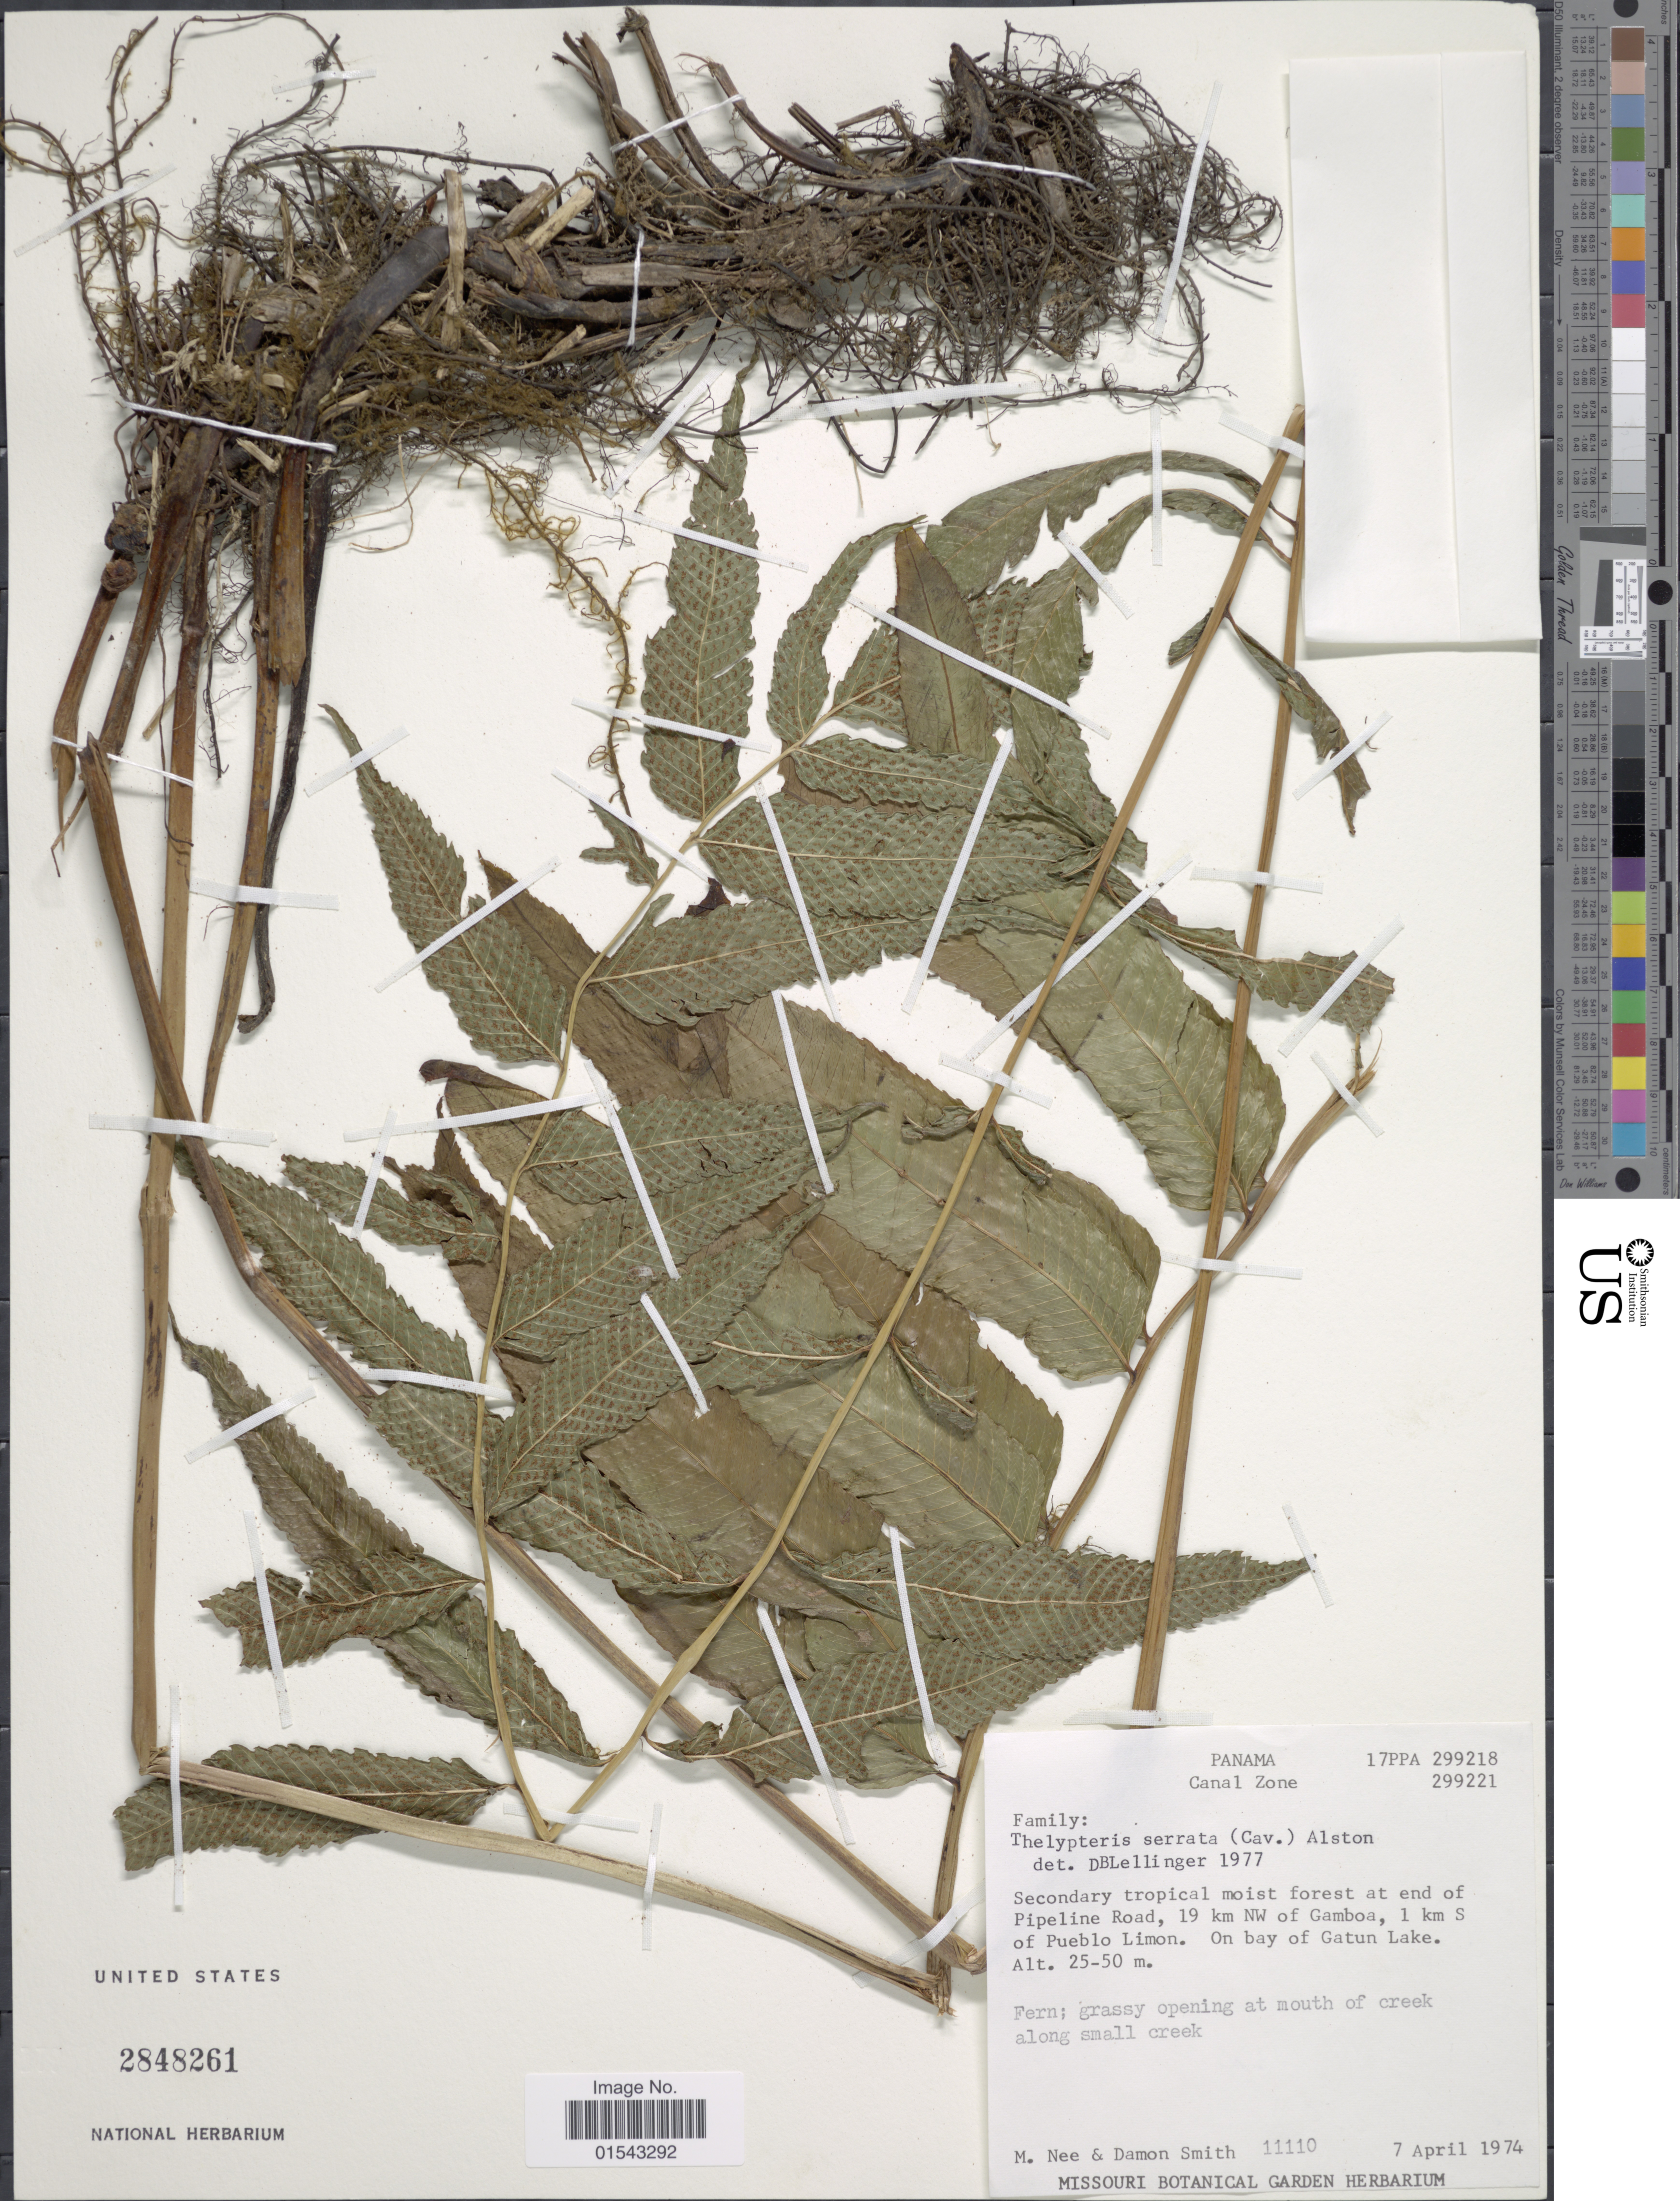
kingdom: Plantae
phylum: Tracheophyta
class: Polypodiopsida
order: Polypodiales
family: Thelypteridaceae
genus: Meniscium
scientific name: Meniscium serratum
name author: Cav.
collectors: M. Nee & D. A. Smith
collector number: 11110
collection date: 1974-04-07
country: Panama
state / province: Colón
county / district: Canal Zone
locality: Panama, Canal Zone, secondary tropical moist forest at end of Pipeline road, 18 km NW of Gamboa, 1 km S of Pueblo Limon, on bay of Gatun Lake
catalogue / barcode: US 2848261